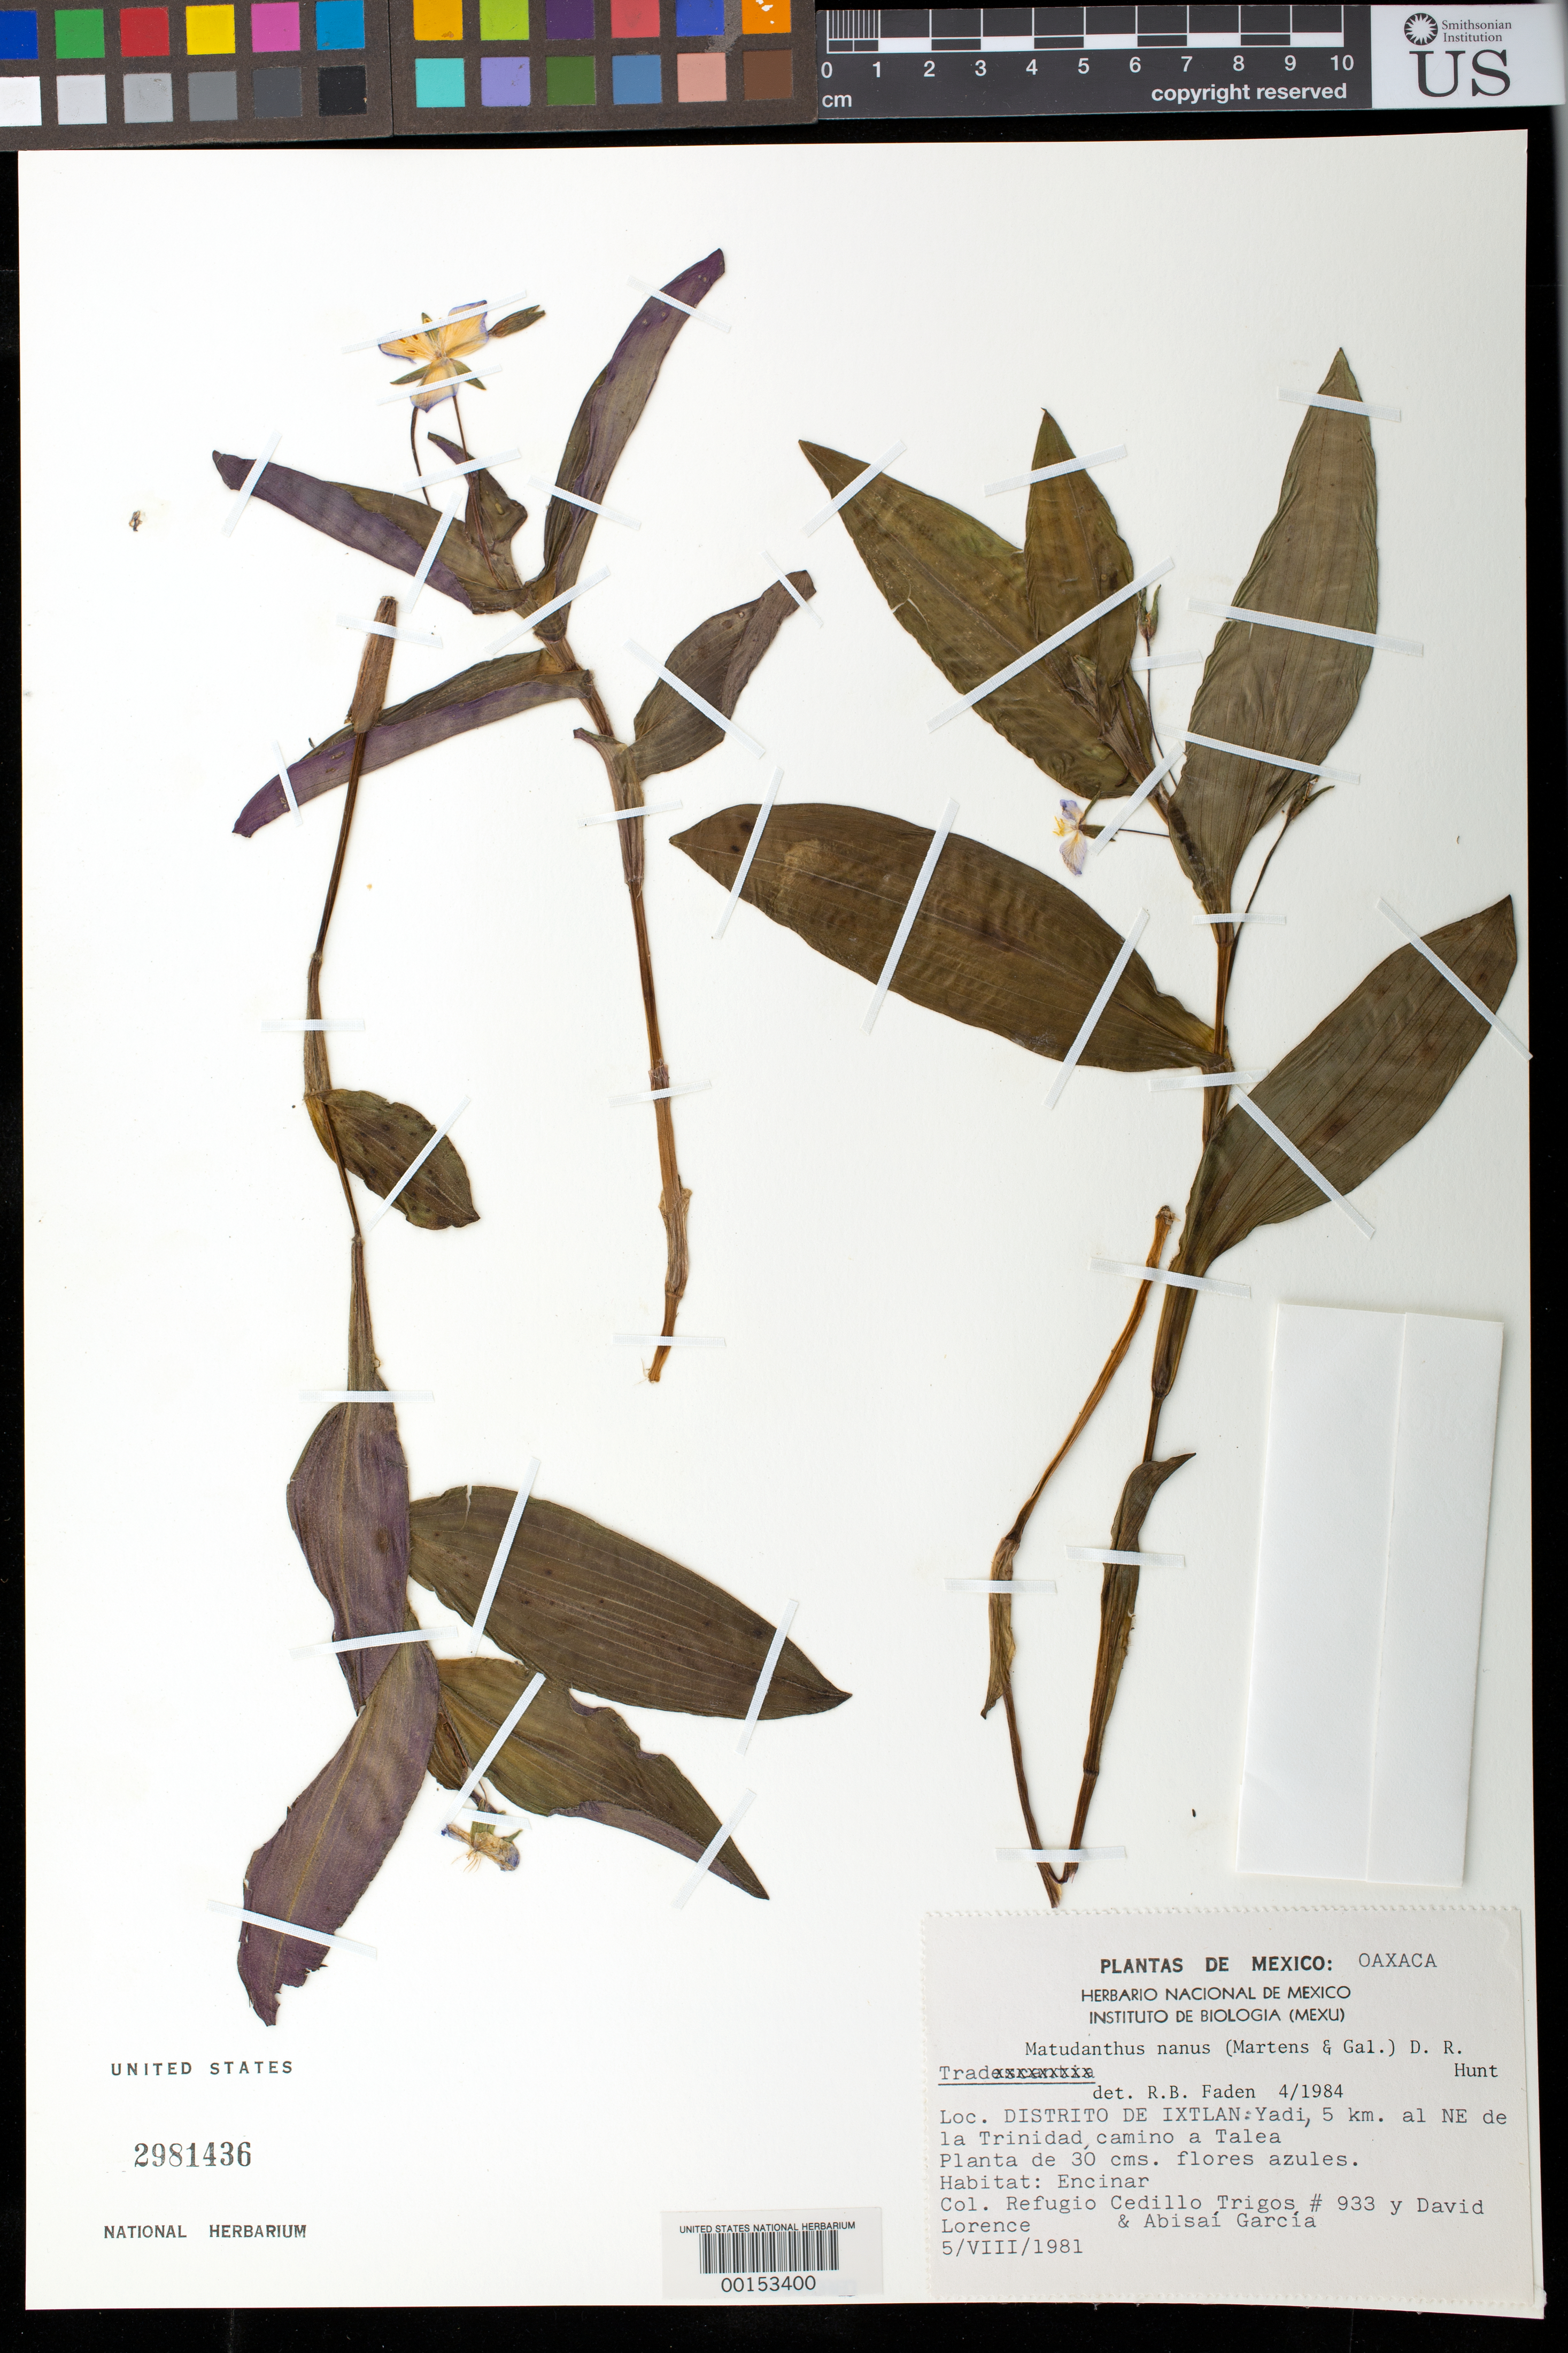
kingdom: Plantae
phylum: Tracheophyta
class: Liliopsida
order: Commelinales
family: Commelinaceae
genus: Matudanthus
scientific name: Matudanthus nanus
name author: D.R. Hunt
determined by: Faden, Robert B., (US), Smithsonian Institution - National Museum of Natural History (UNITED STATES)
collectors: R. Irigos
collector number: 933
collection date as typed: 05 Aug 1981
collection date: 1981-08-05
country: Mexico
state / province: Oaxaca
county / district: Ixtlán De Juarez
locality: Yadi, NE of planta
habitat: Pine-oak forest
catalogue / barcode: US 2981436